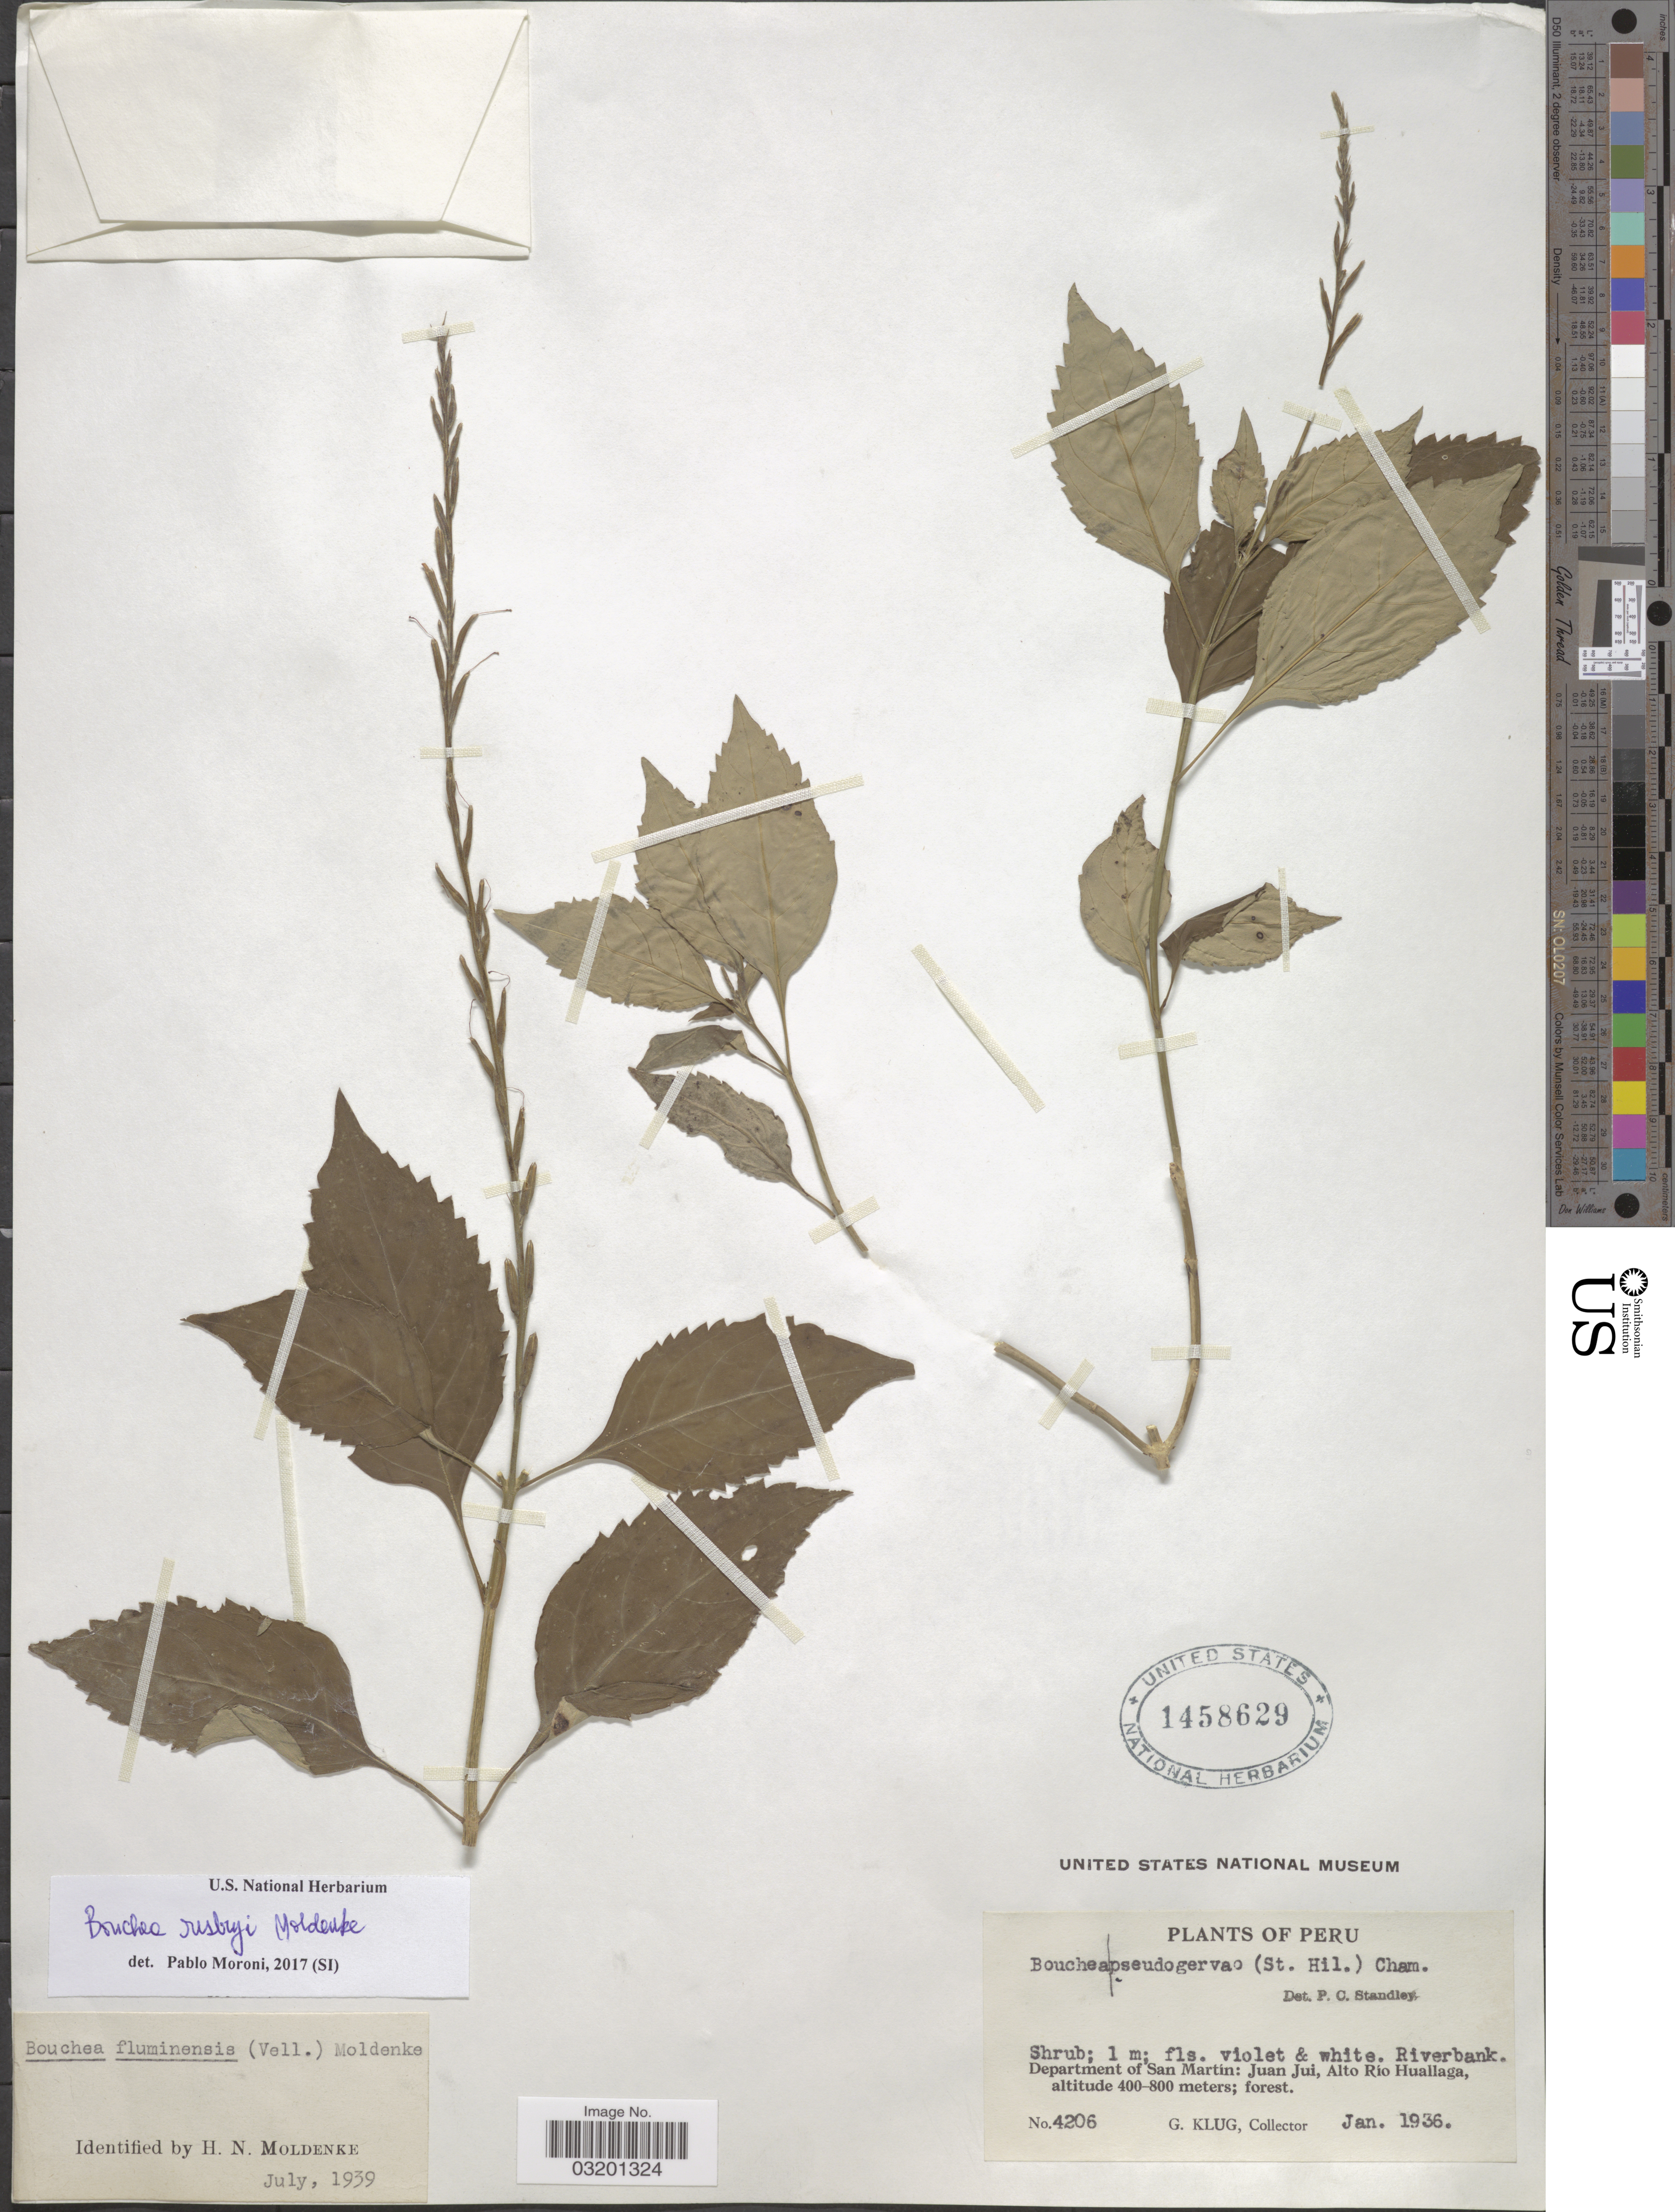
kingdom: Plantae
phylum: Tracheophyta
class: Magnoliopsida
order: Lamiales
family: Verbenaceae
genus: Bouchea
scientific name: Bouchea rusbyi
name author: Moldenke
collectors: G. Klug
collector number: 4206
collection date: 1936-01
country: Peru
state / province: San Martín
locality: Department of San Martín: Juan Jui, Alto Río Huallaga.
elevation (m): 400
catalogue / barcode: US 1458629